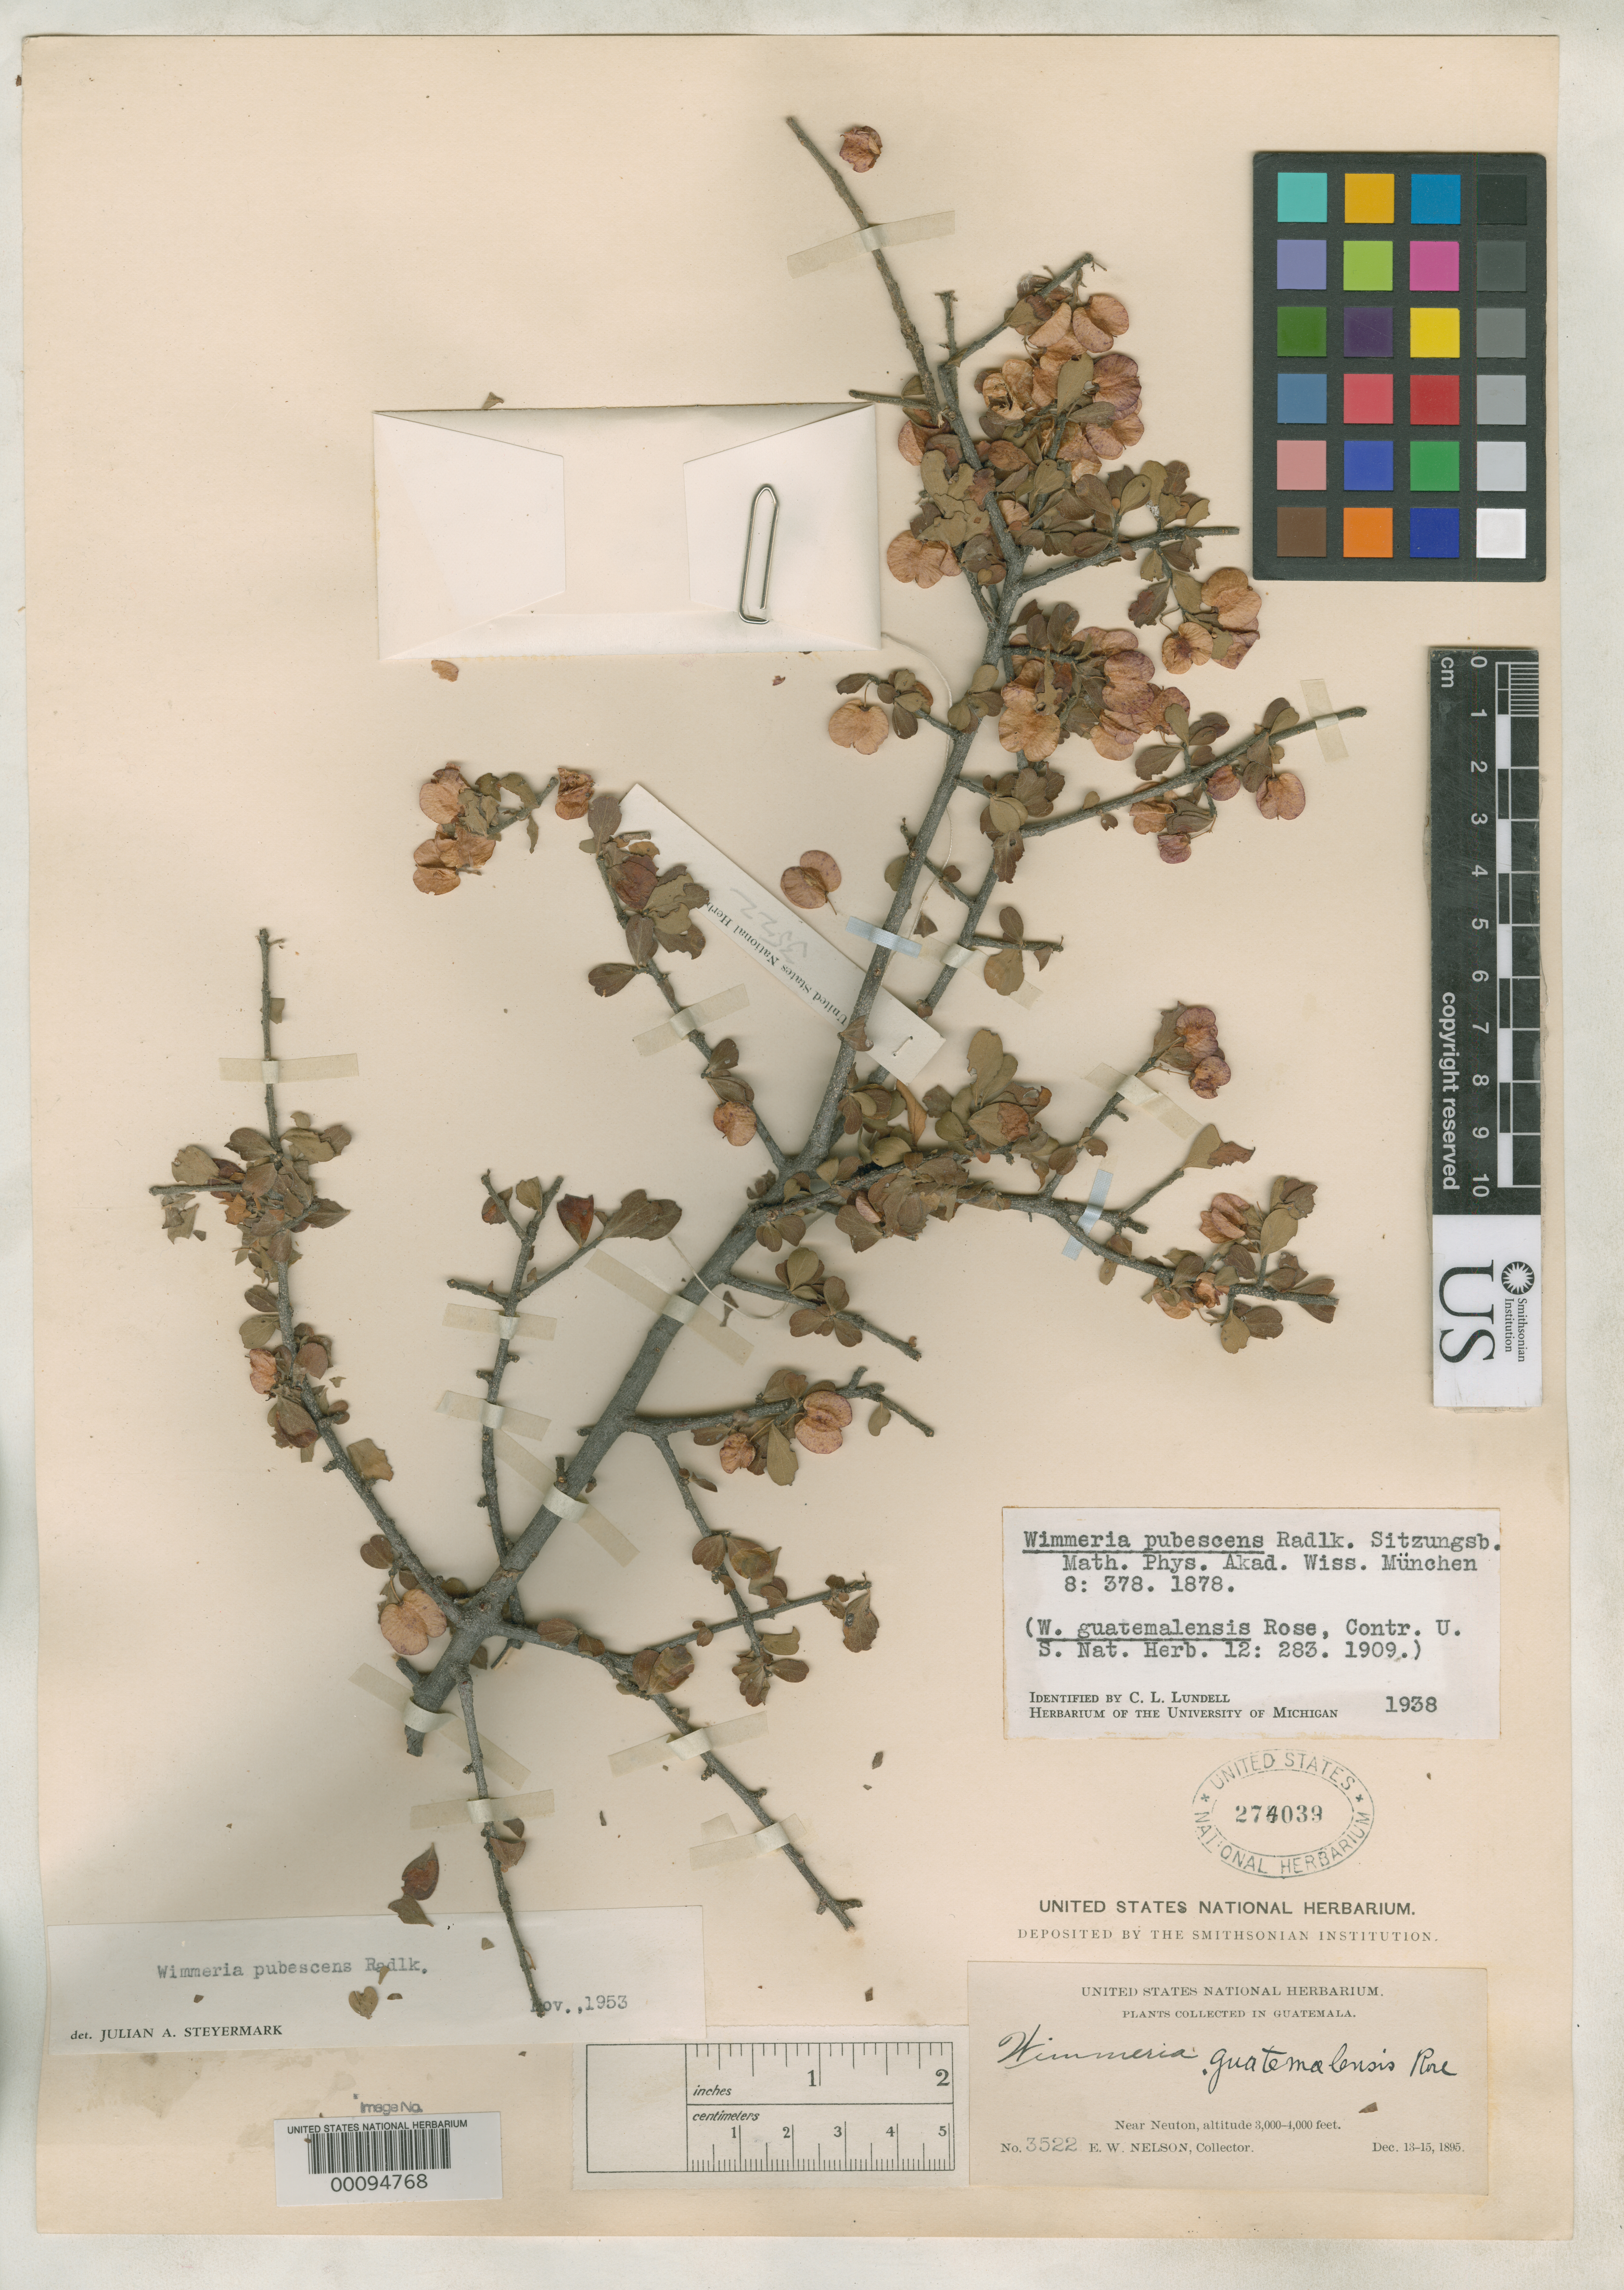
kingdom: Plantae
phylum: Tracheophyta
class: Magnoliopsida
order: Celastrales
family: Celastraceae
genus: Wimmeria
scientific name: Wimmeria guatemalensis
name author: Rose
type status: Holotype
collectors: E. W. Nelson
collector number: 3522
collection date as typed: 13 Dec 1895 to 15 Dec 1895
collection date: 1895-12-13/1895-12-15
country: Guatemala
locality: Near Nenton.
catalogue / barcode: US 274039